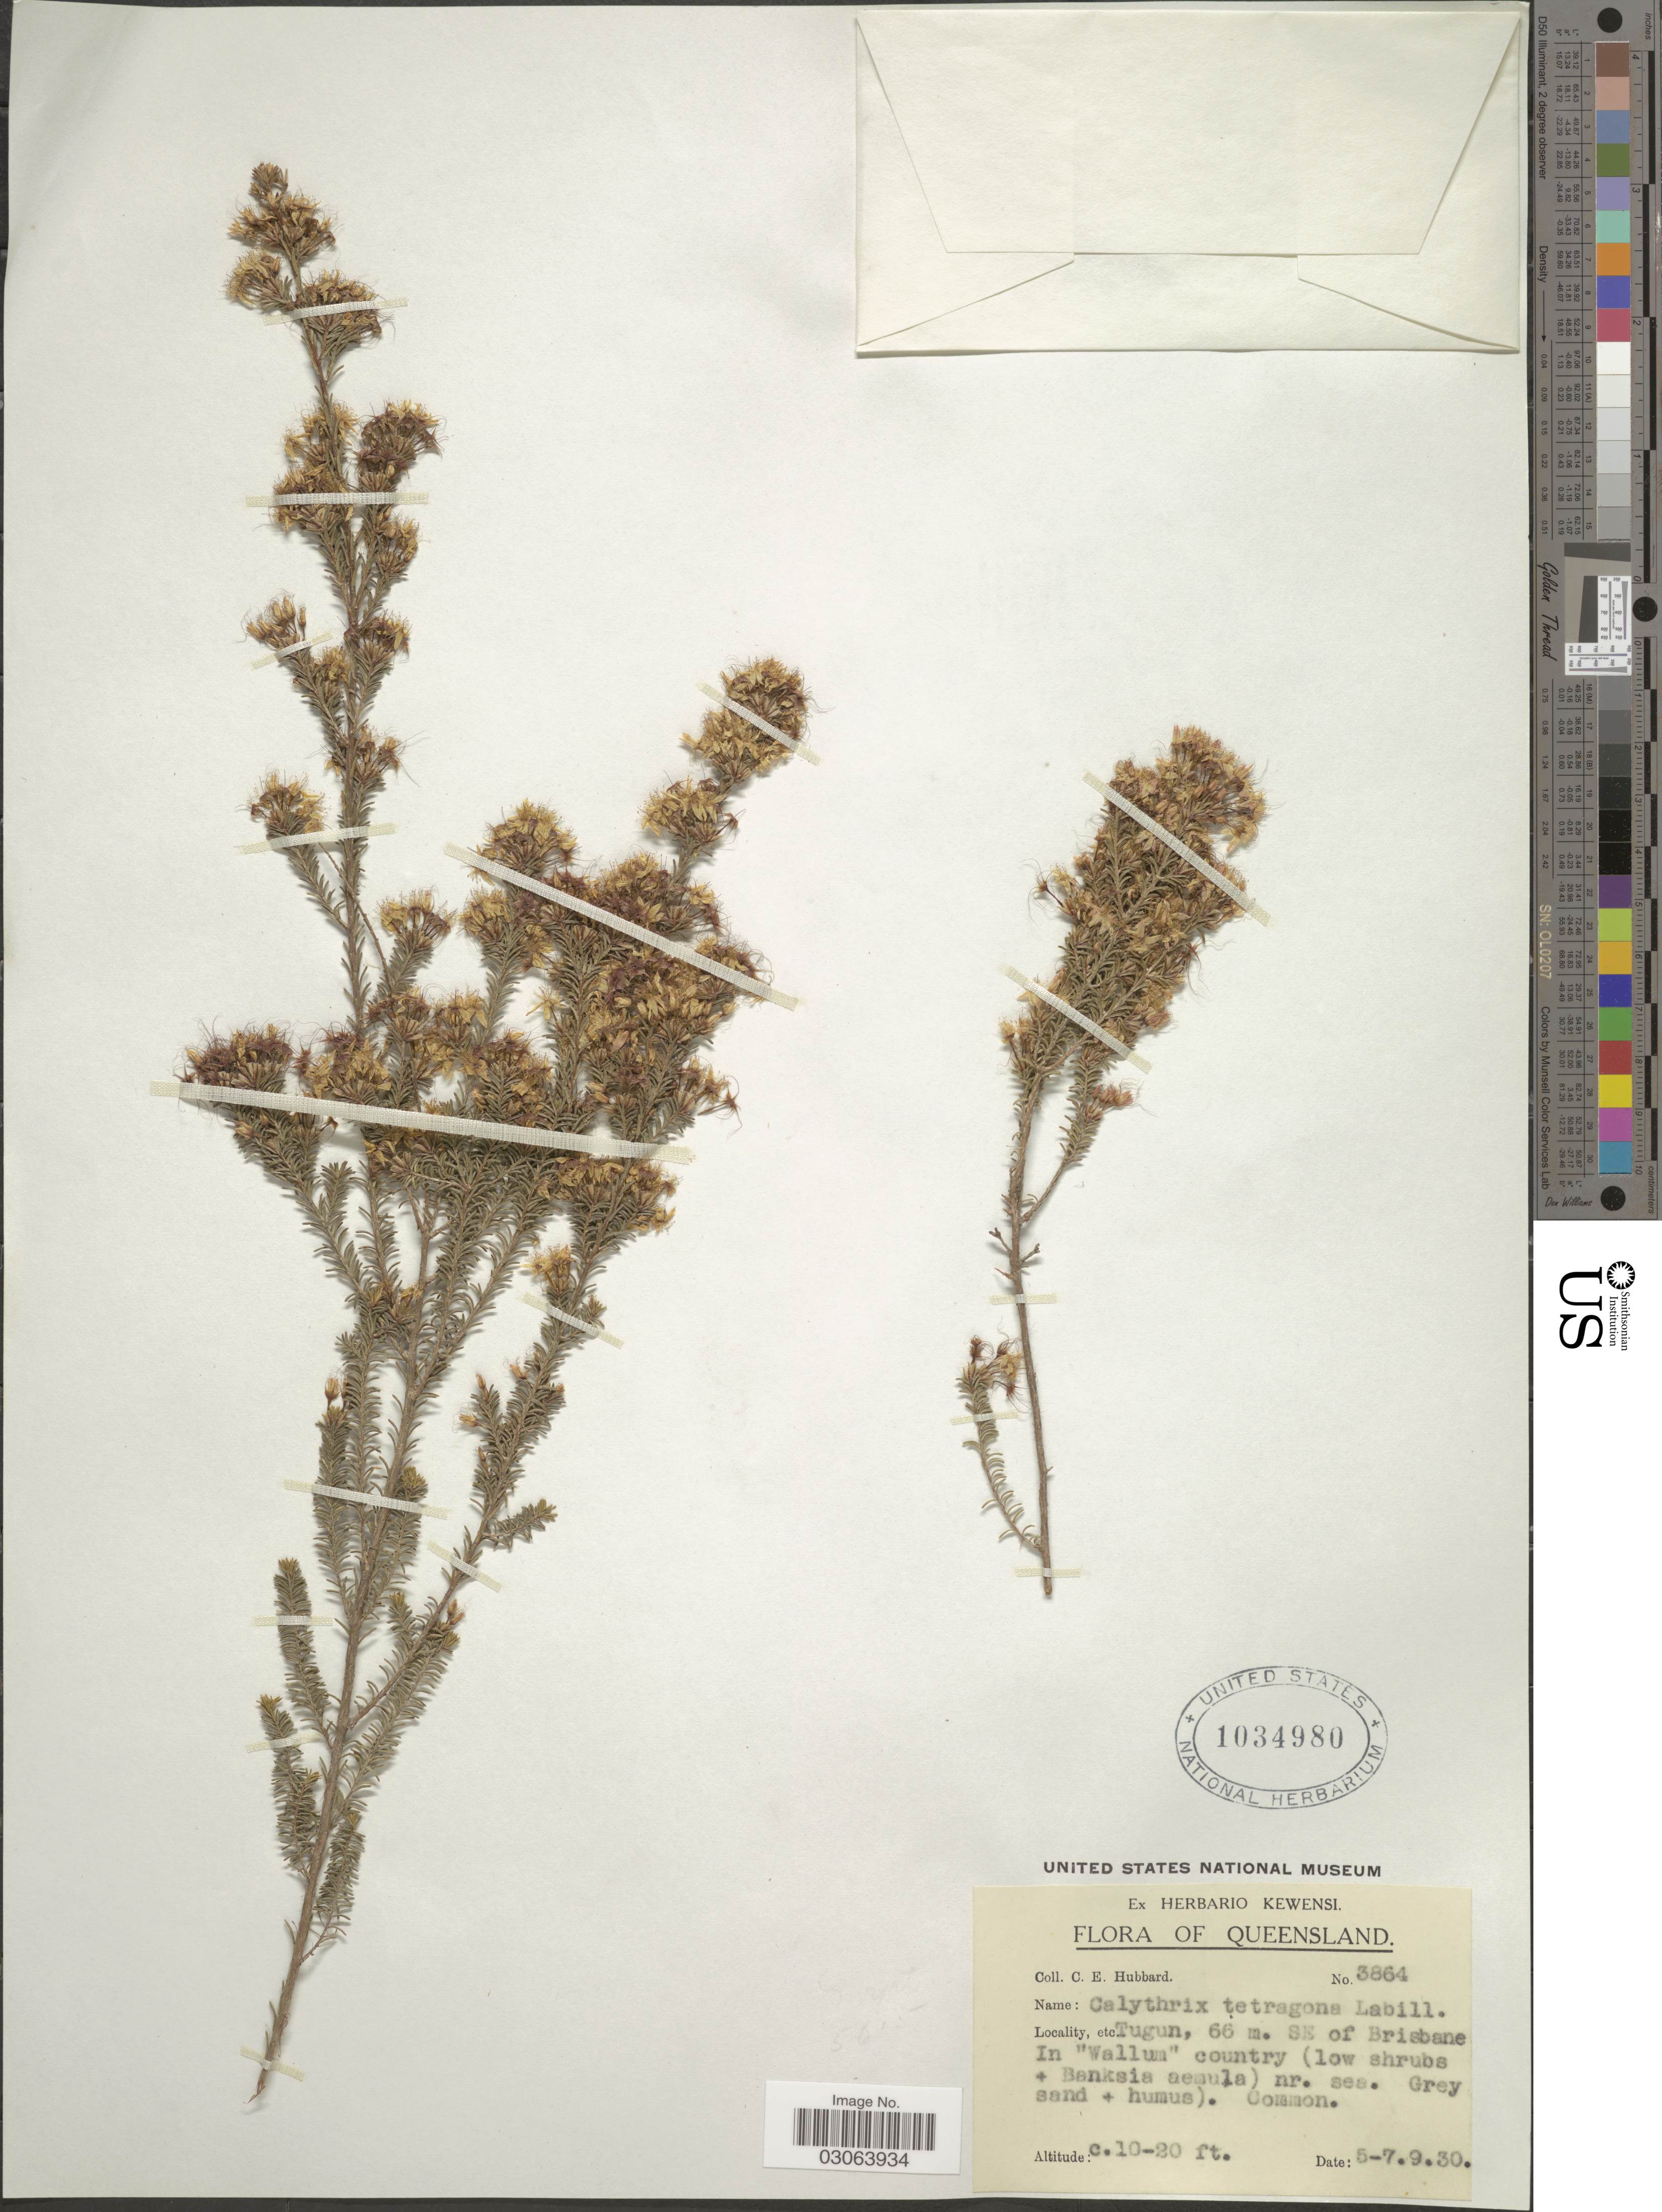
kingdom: Plantae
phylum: Tracheophyta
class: Magnoliopsida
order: Myrtales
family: Myrtaceae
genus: Calytrix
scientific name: Calytrix tetragona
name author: Labill.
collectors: C. E. Hubbard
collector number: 3864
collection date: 1930-09-05/1930-09-07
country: Australia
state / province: Queensland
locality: Tugun, 66 m. SE of Brisbane, In "Wallum" country.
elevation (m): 3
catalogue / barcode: US 1034980